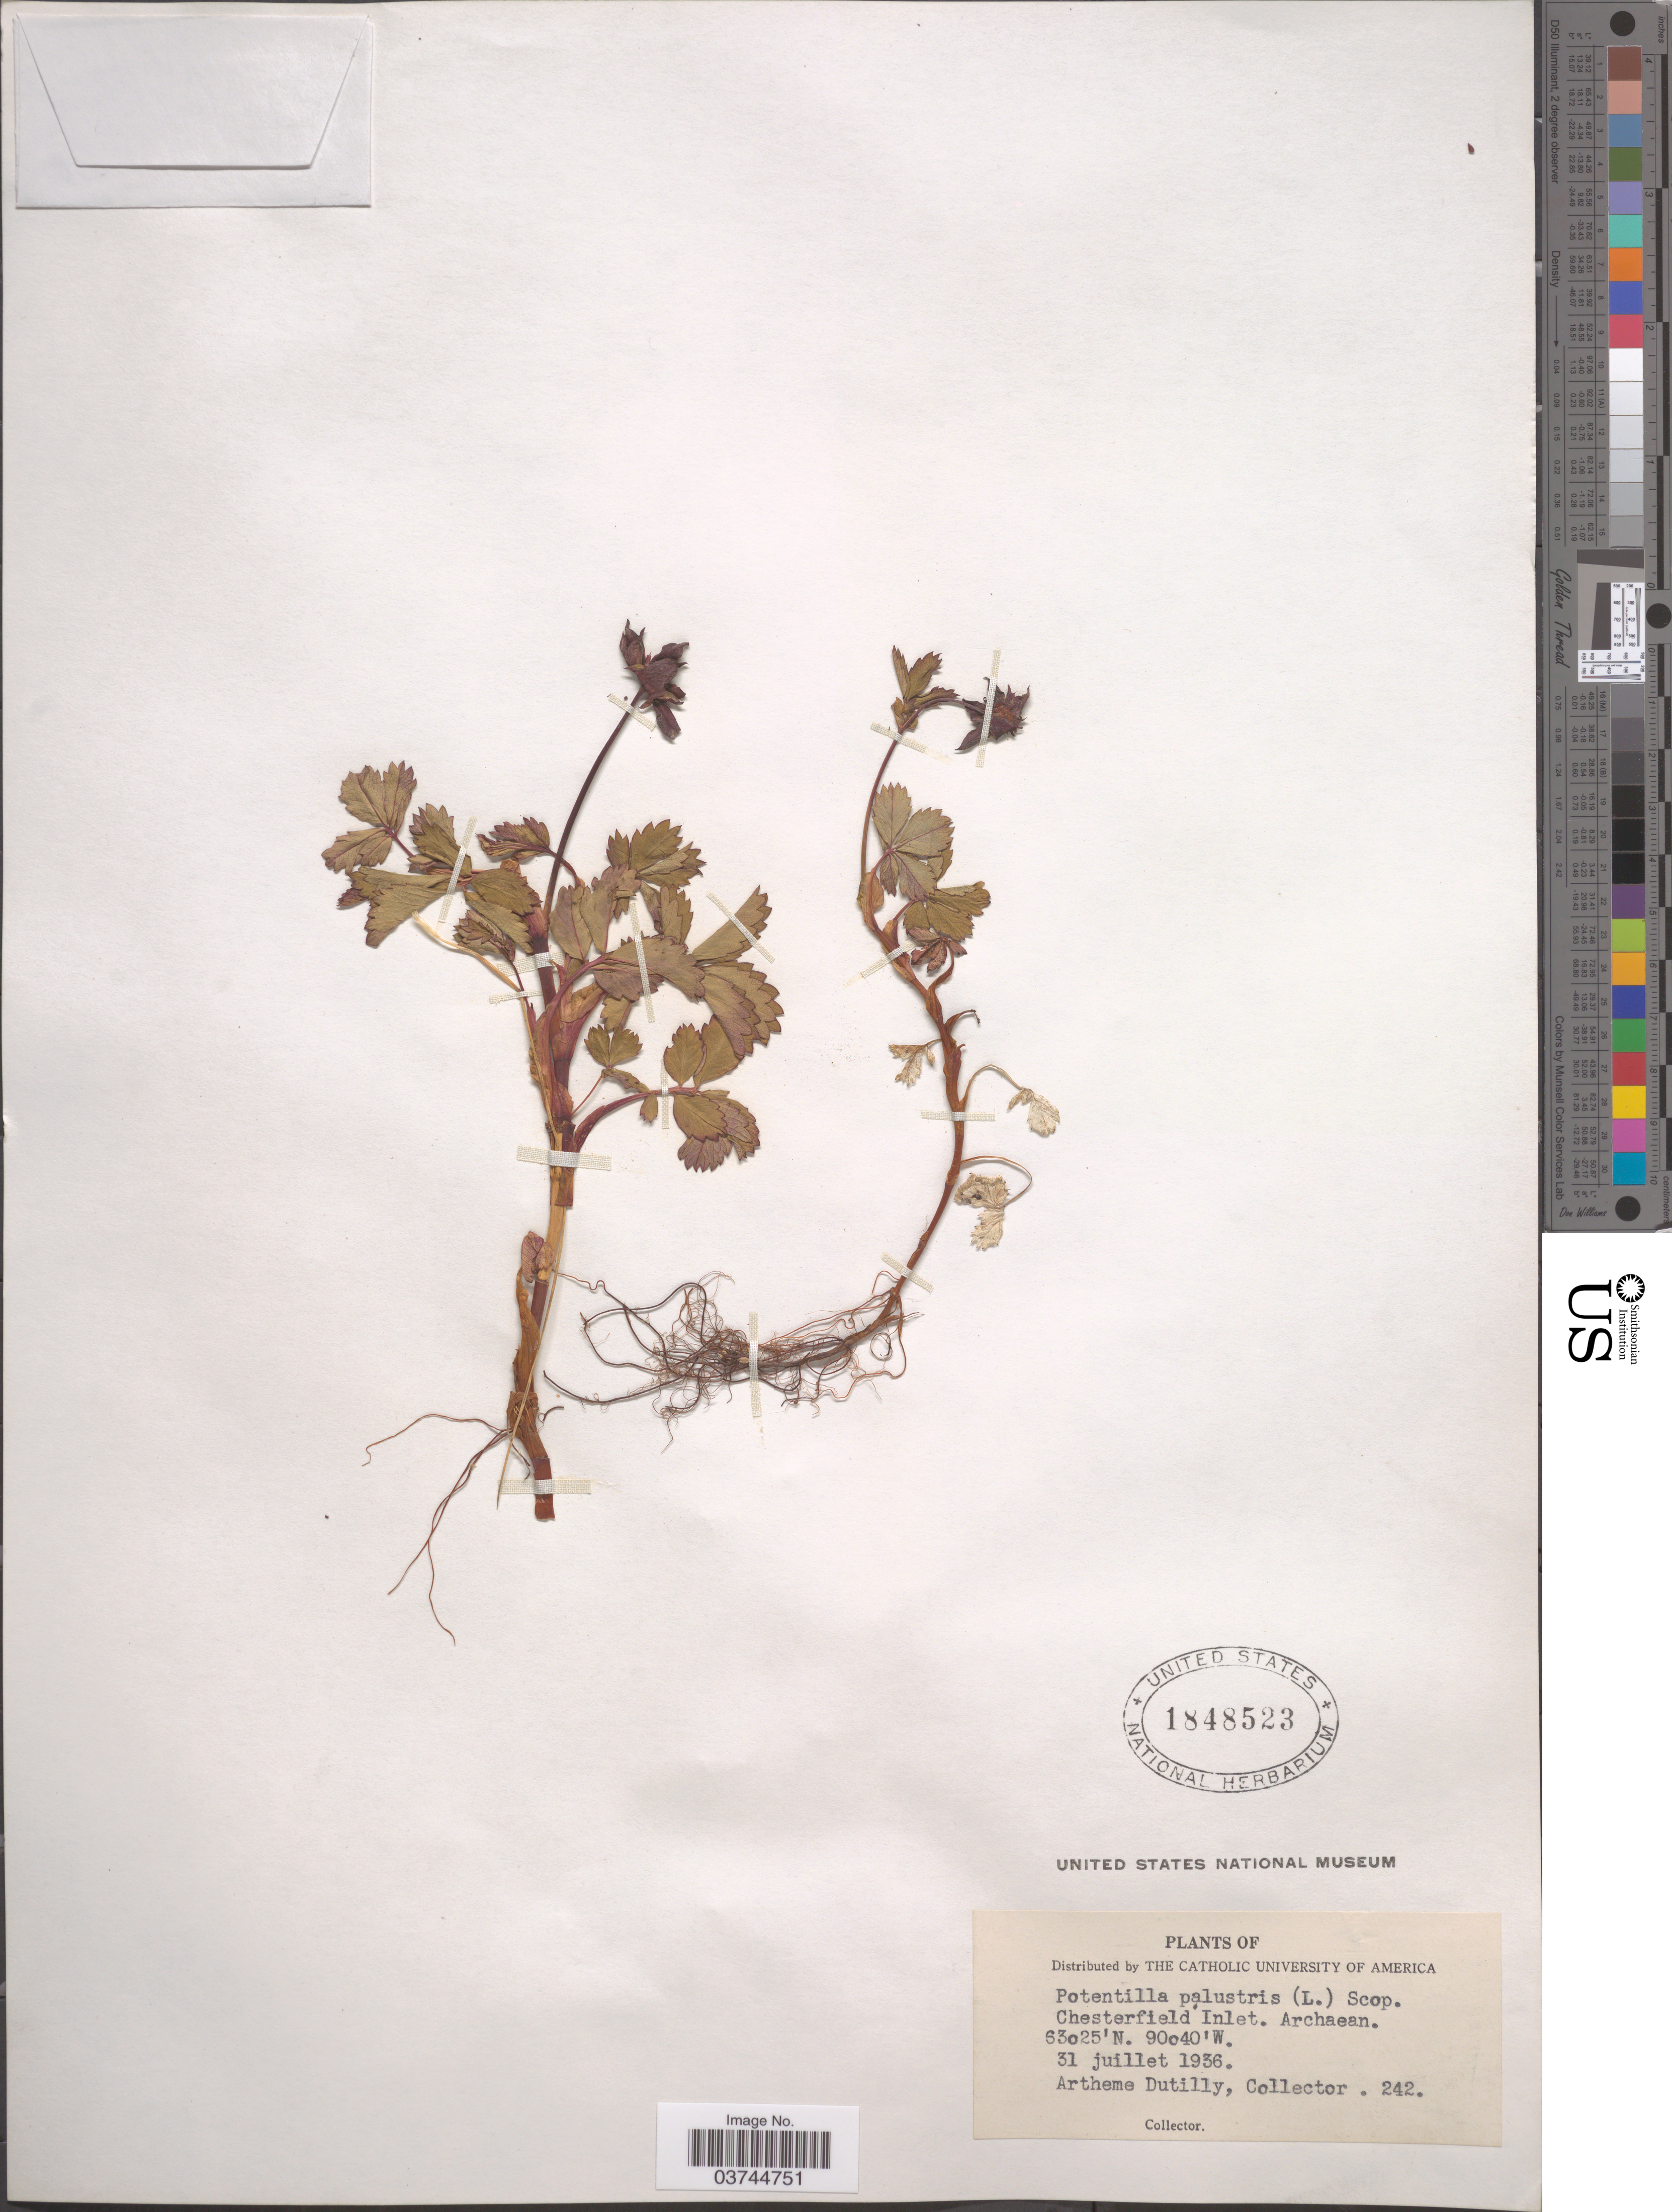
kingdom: Plantae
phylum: Tracheophyta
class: Magnoliopsida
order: Rosales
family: Rosaceae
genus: Comarum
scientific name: Comarum palustre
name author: L.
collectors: A. Dutilly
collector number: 242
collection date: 1936-07-31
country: Canada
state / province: Nunavut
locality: Chesterfield Inlet. Archaean.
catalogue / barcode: US 1848523